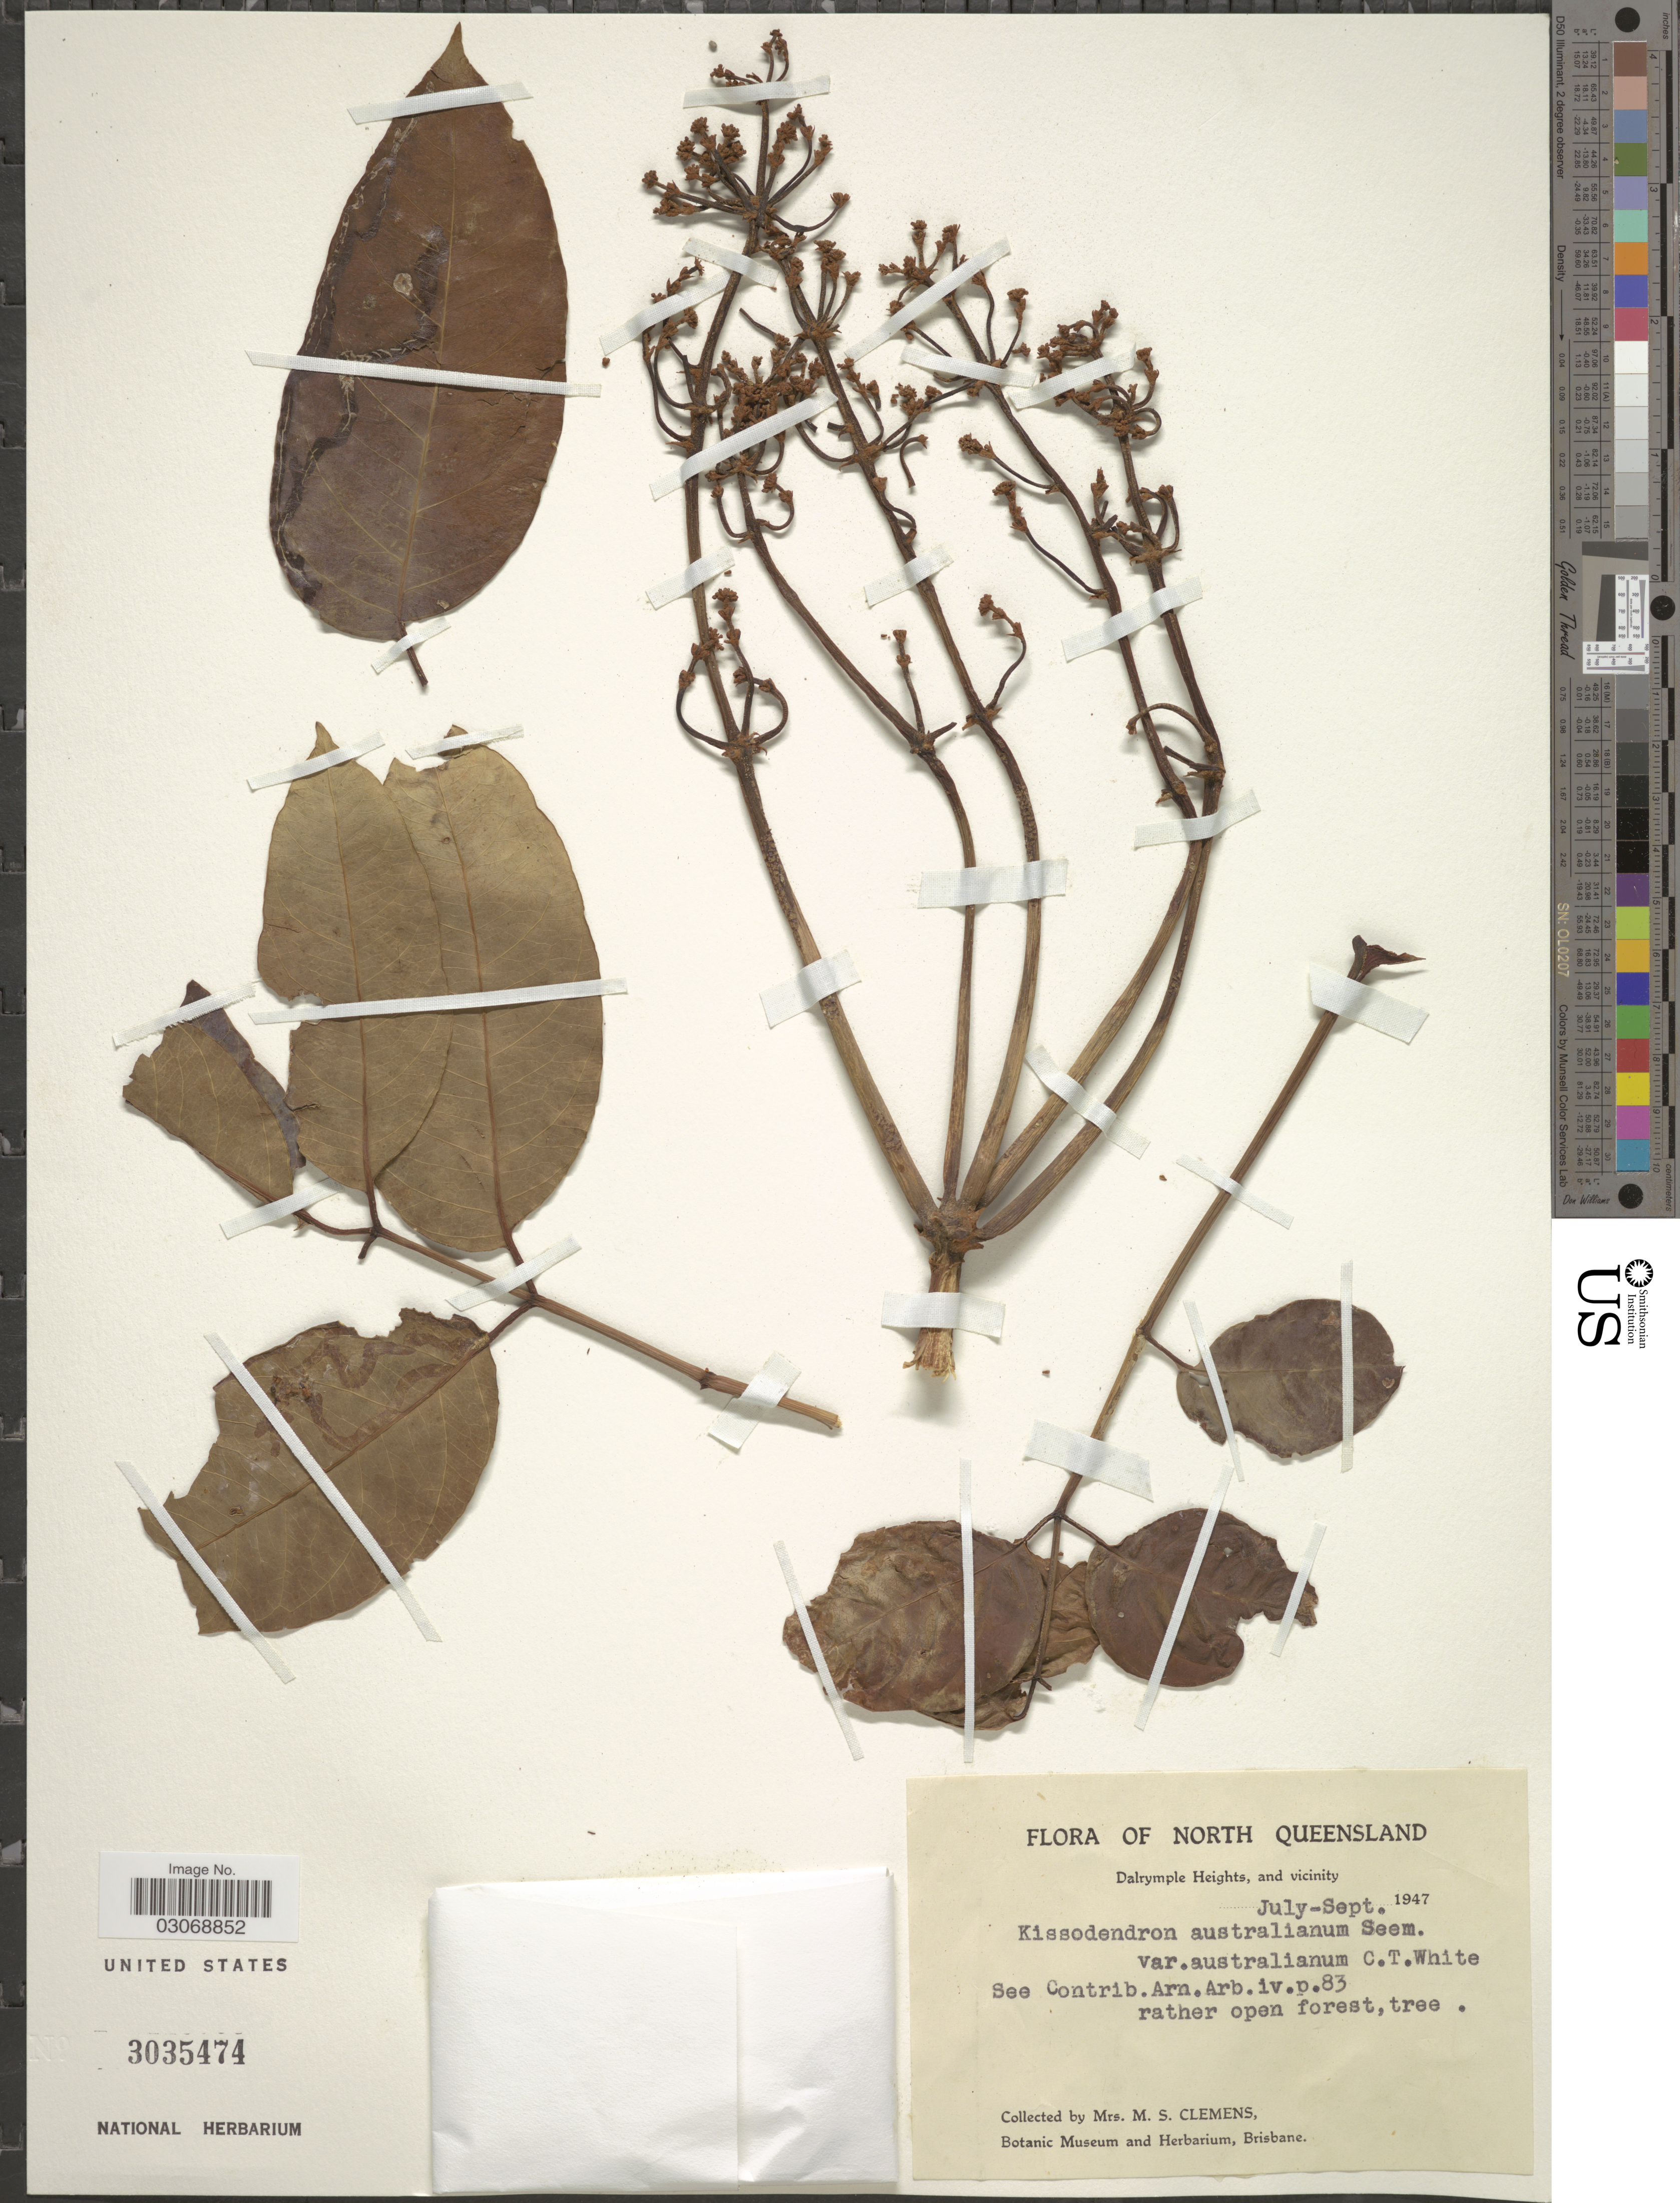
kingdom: Plantae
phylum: Tracheophyta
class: Magnoliopsida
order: Apiales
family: Araliaceae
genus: Polyscias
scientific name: Polyscias australiana var. australiana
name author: (F. Muell.) Philipson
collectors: M. S. Clemens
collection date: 1947-07/1947-09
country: Australia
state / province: Queensland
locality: North Queensland.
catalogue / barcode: US 3035474